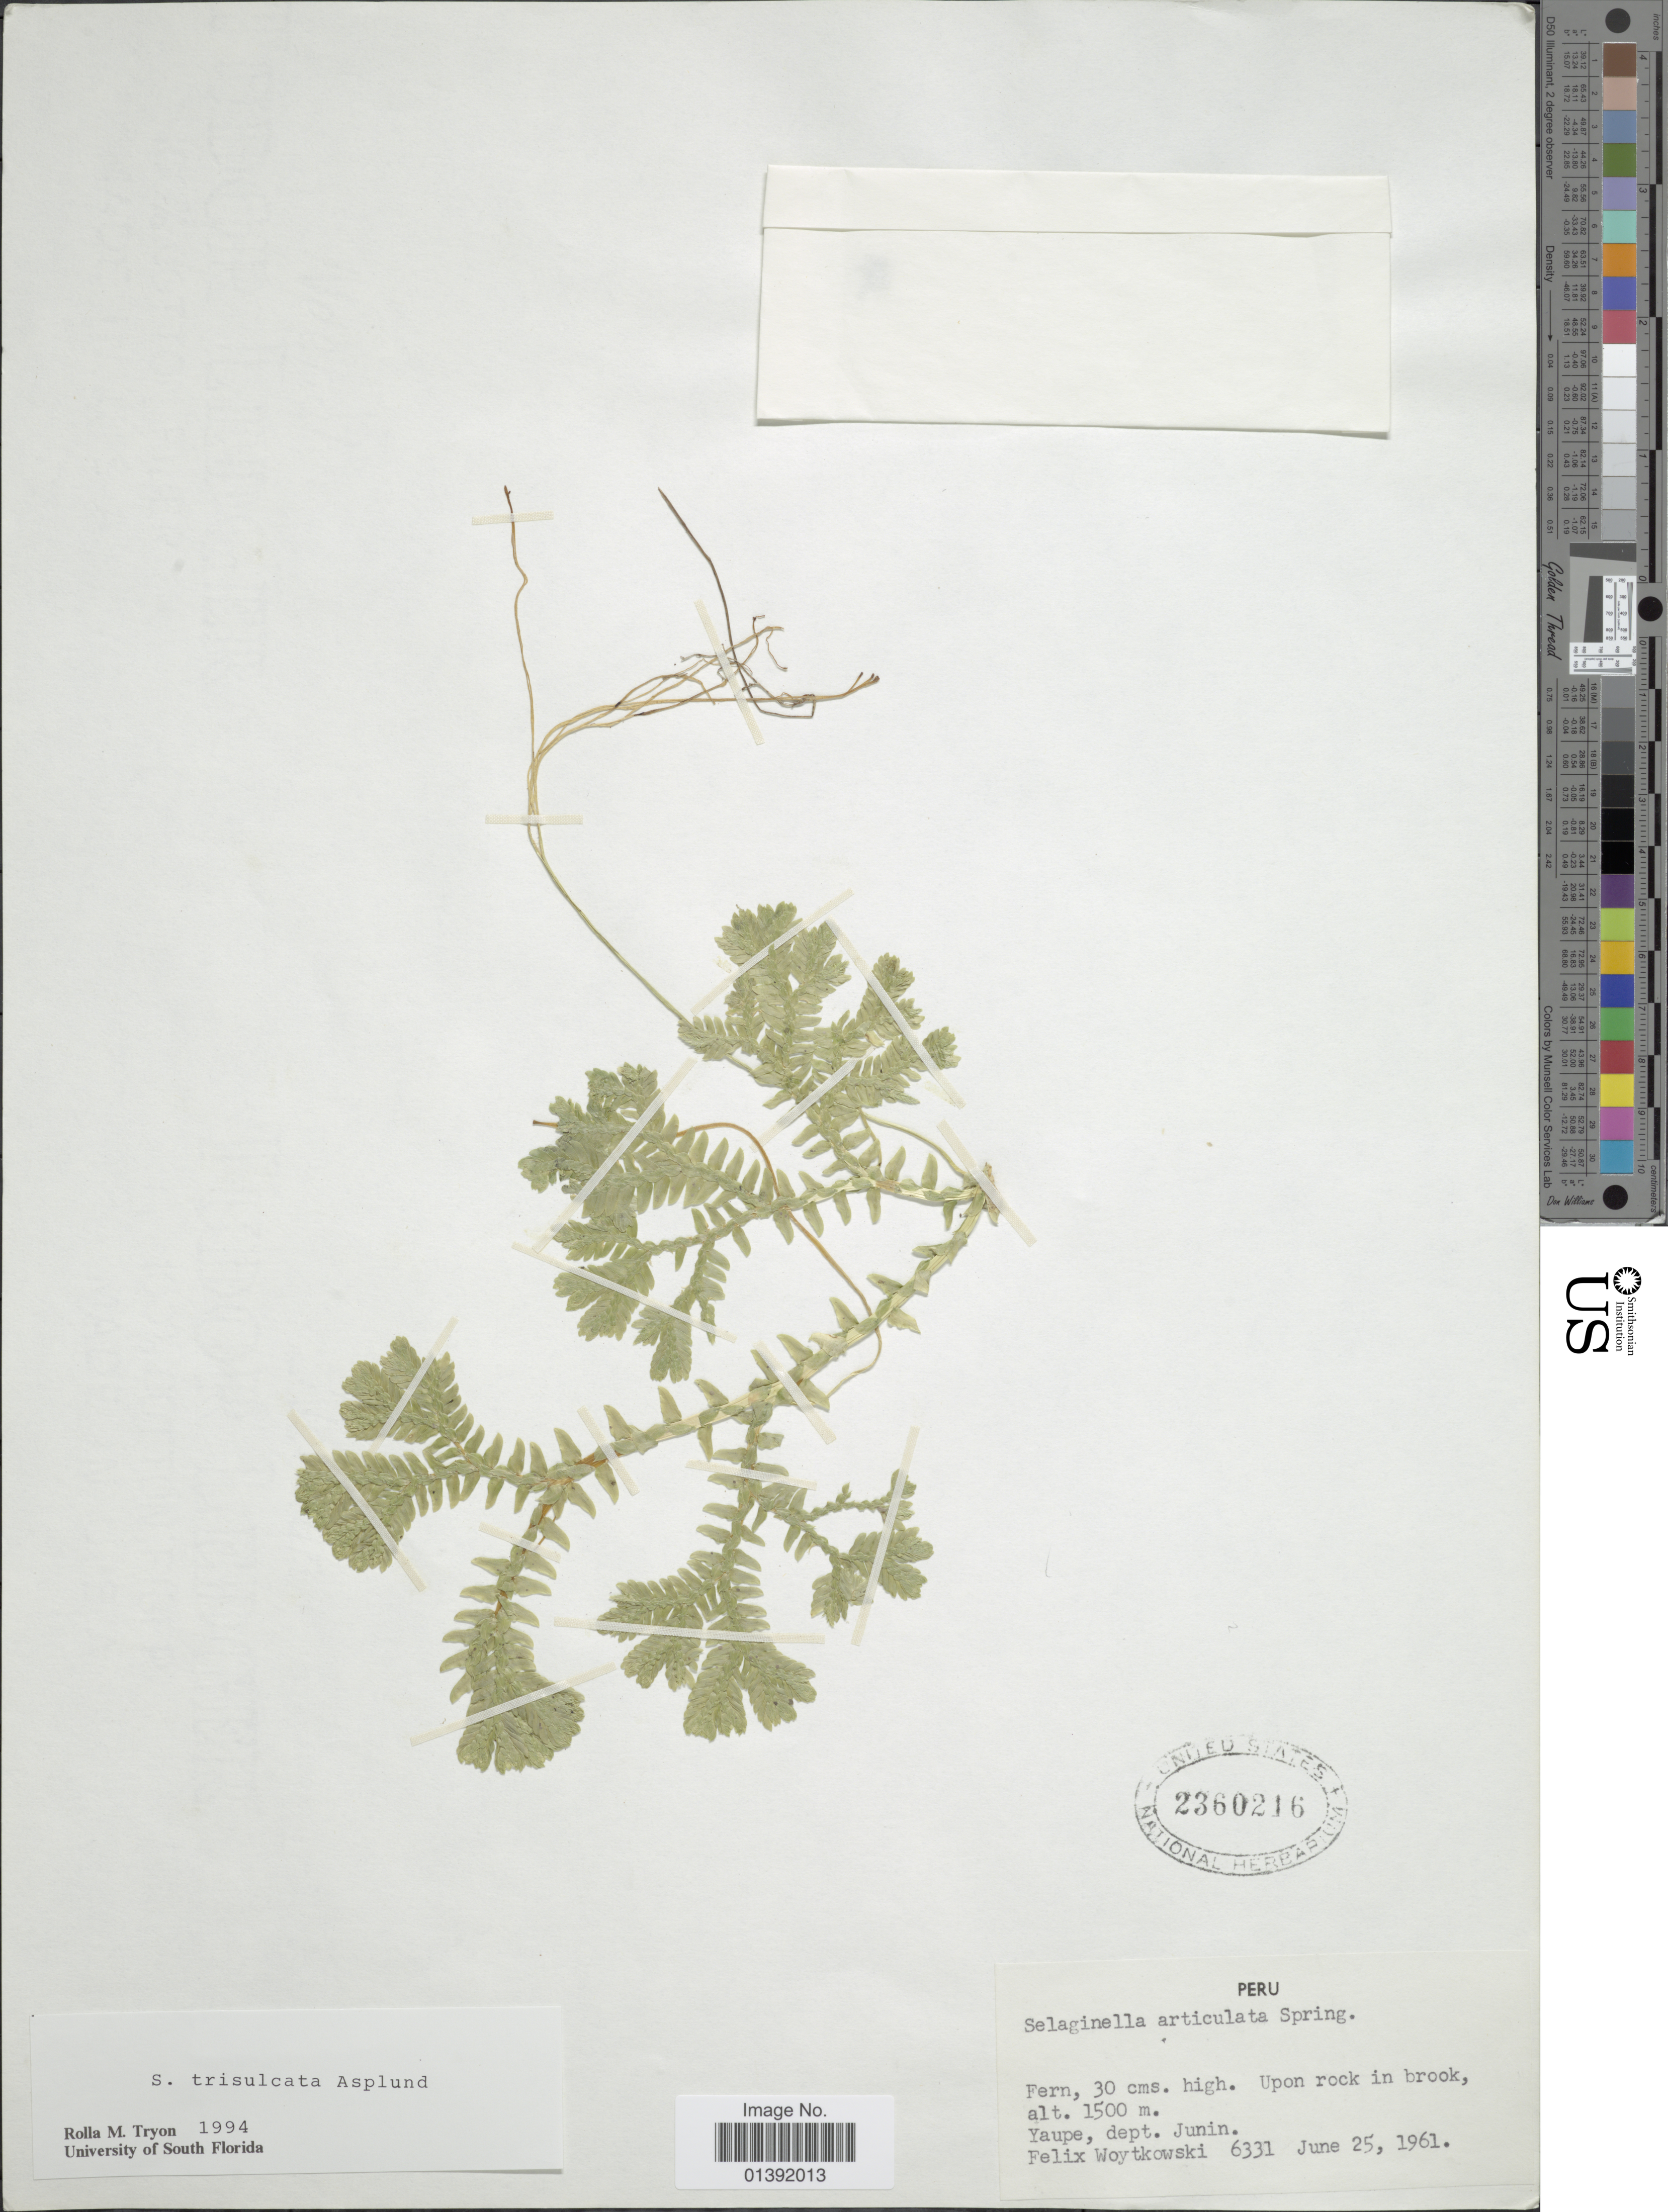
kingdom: Plantae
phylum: Tracheophyta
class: Lycopodiopsida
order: Selaginellales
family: Selaginellaceae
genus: Selaginella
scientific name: Selaginella trisulcata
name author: Aspl.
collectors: F. Woytkowski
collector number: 6331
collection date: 1961-06-25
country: Peru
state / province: Junín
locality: Yaupe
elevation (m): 1500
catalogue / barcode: US 2360216